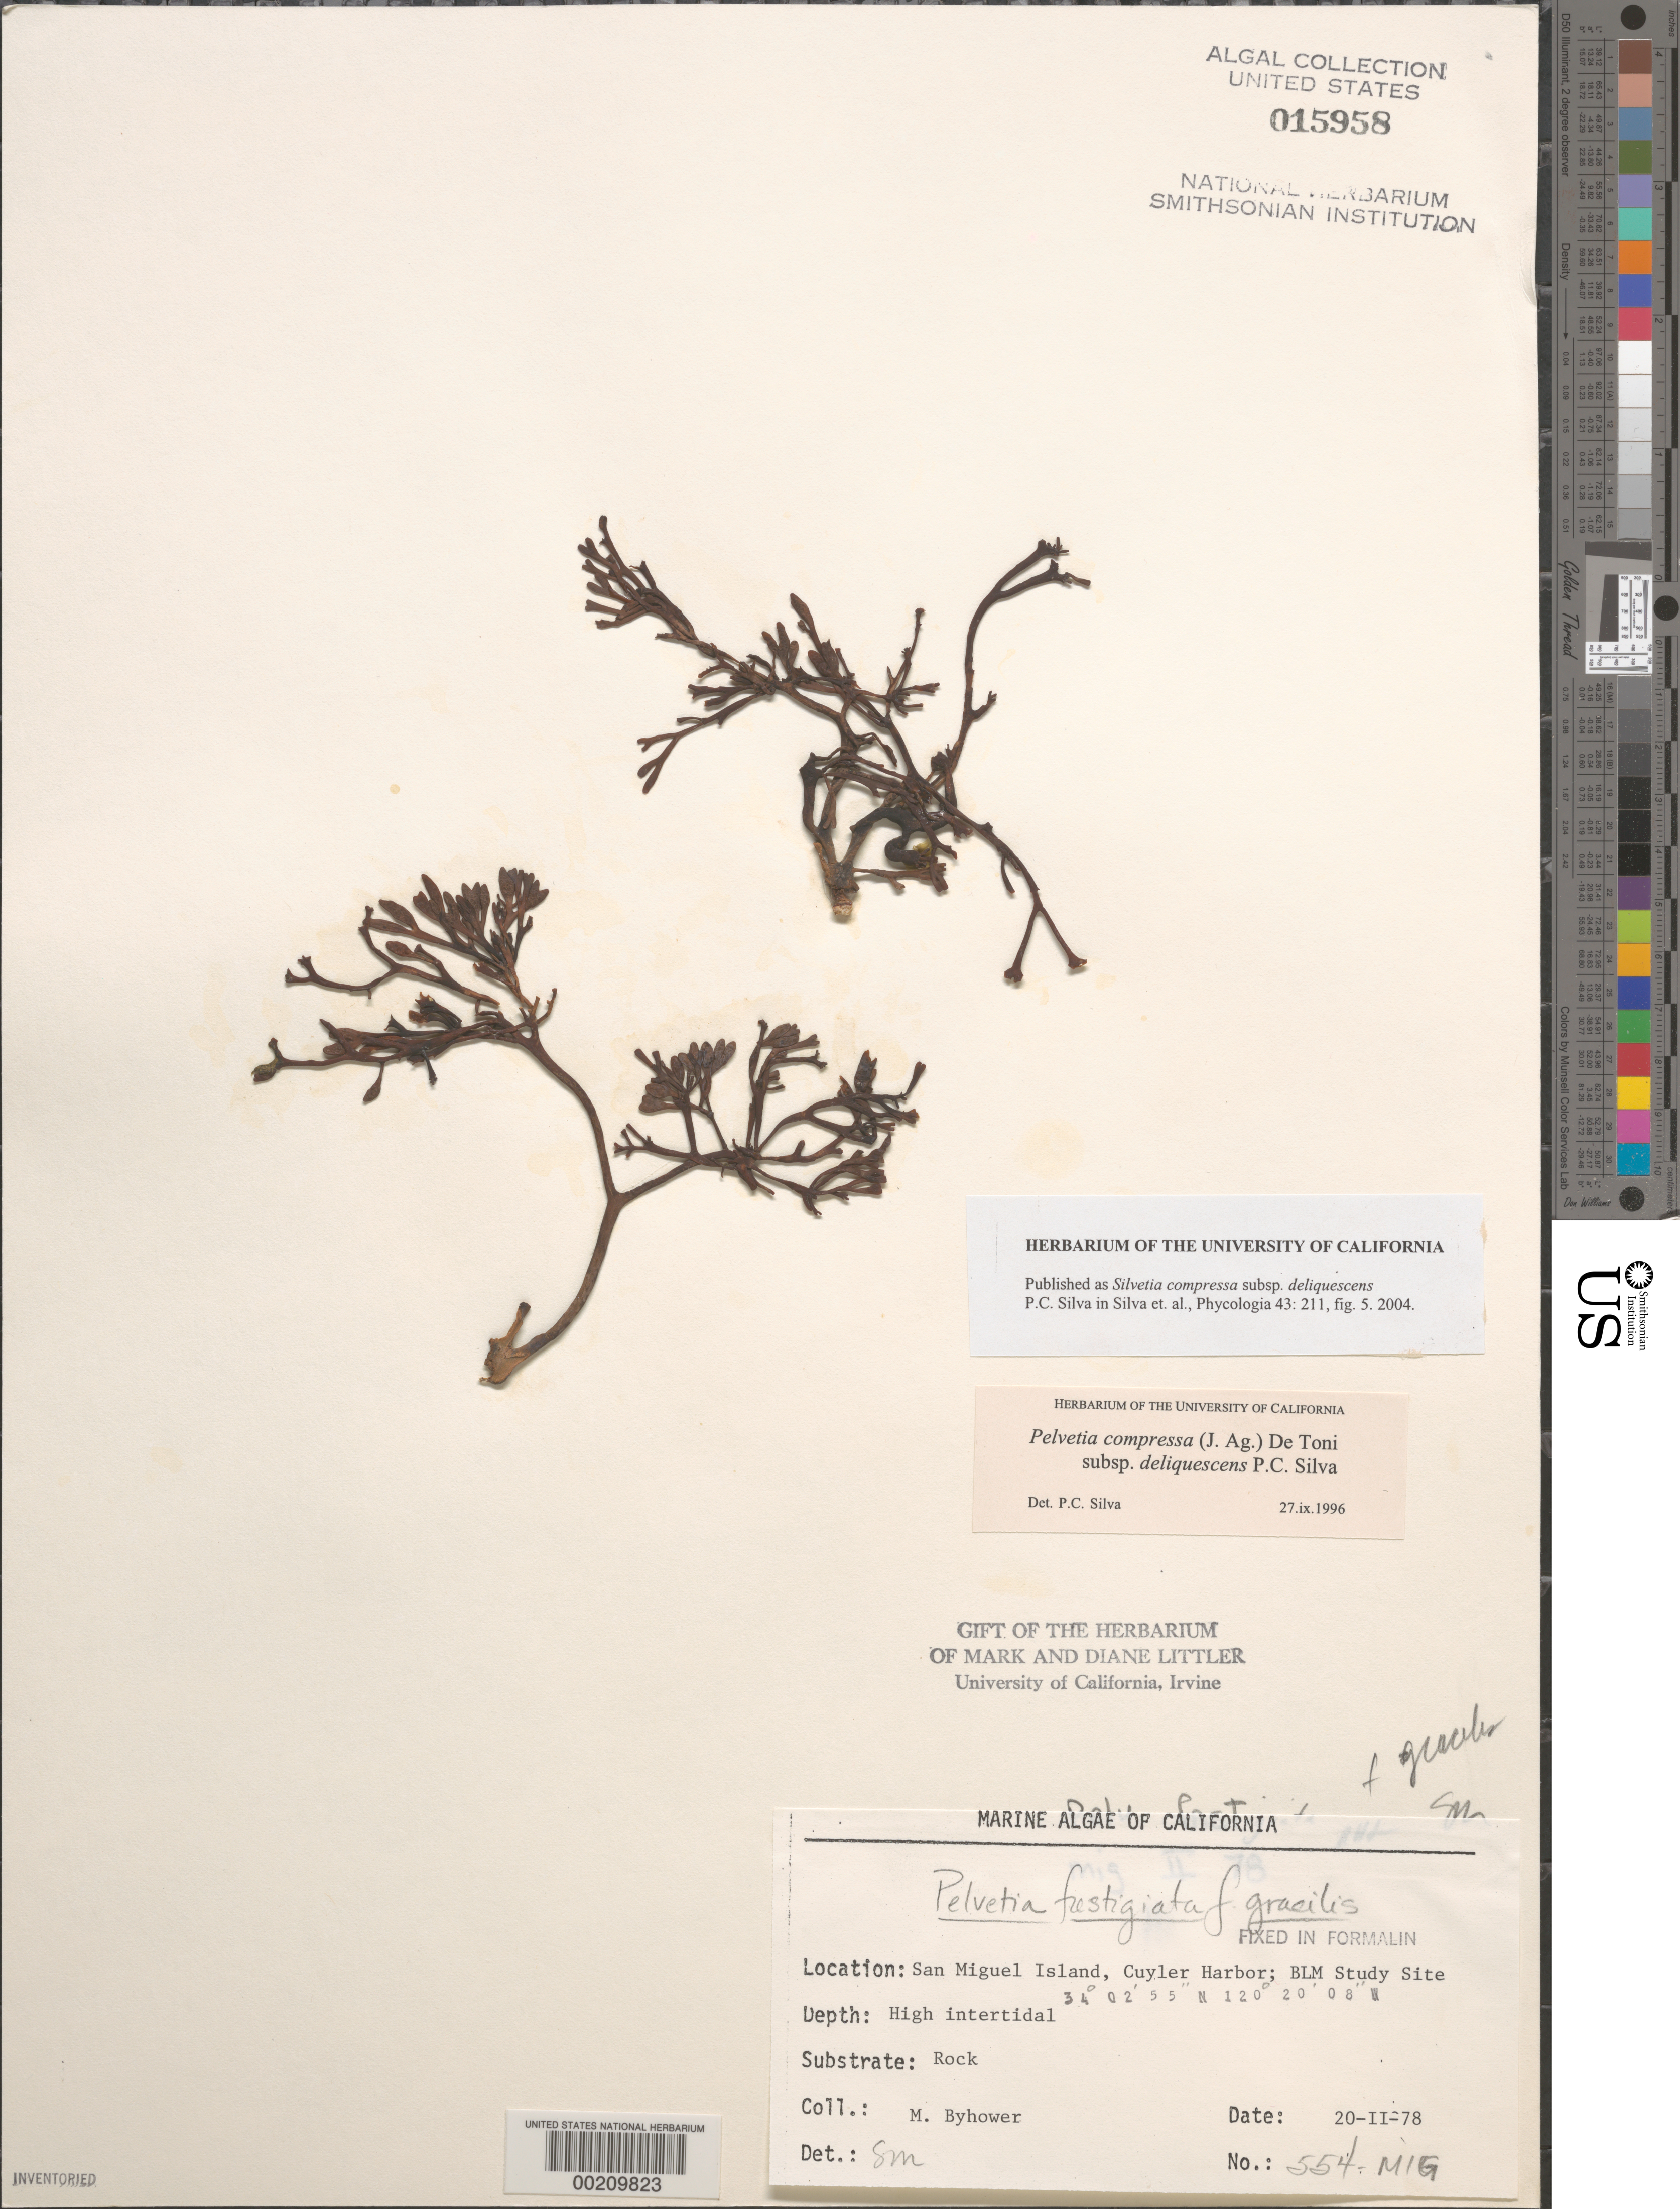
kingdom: Chromista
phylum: Ochrophyta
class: Phaeophyceae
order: Fucales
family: Fucaceae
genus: Silvetia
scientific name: Silvetia compressa subsp. deliquescens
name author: P.C. Silva in P.C. Silva et al.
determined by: Silva, P. C.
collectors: M. Byhower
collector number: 554-MIG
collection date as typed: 20 Feb 1978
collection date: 1978-02-20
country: United States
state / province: California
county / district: Santa Barbara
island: San Miguel Island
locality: Cuyler Harbor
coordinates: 34 02'55"N, 120 20'08"W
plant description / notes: BLM-SOCALBIGHT Rocky Intertidal Survey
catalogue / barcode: US 15958